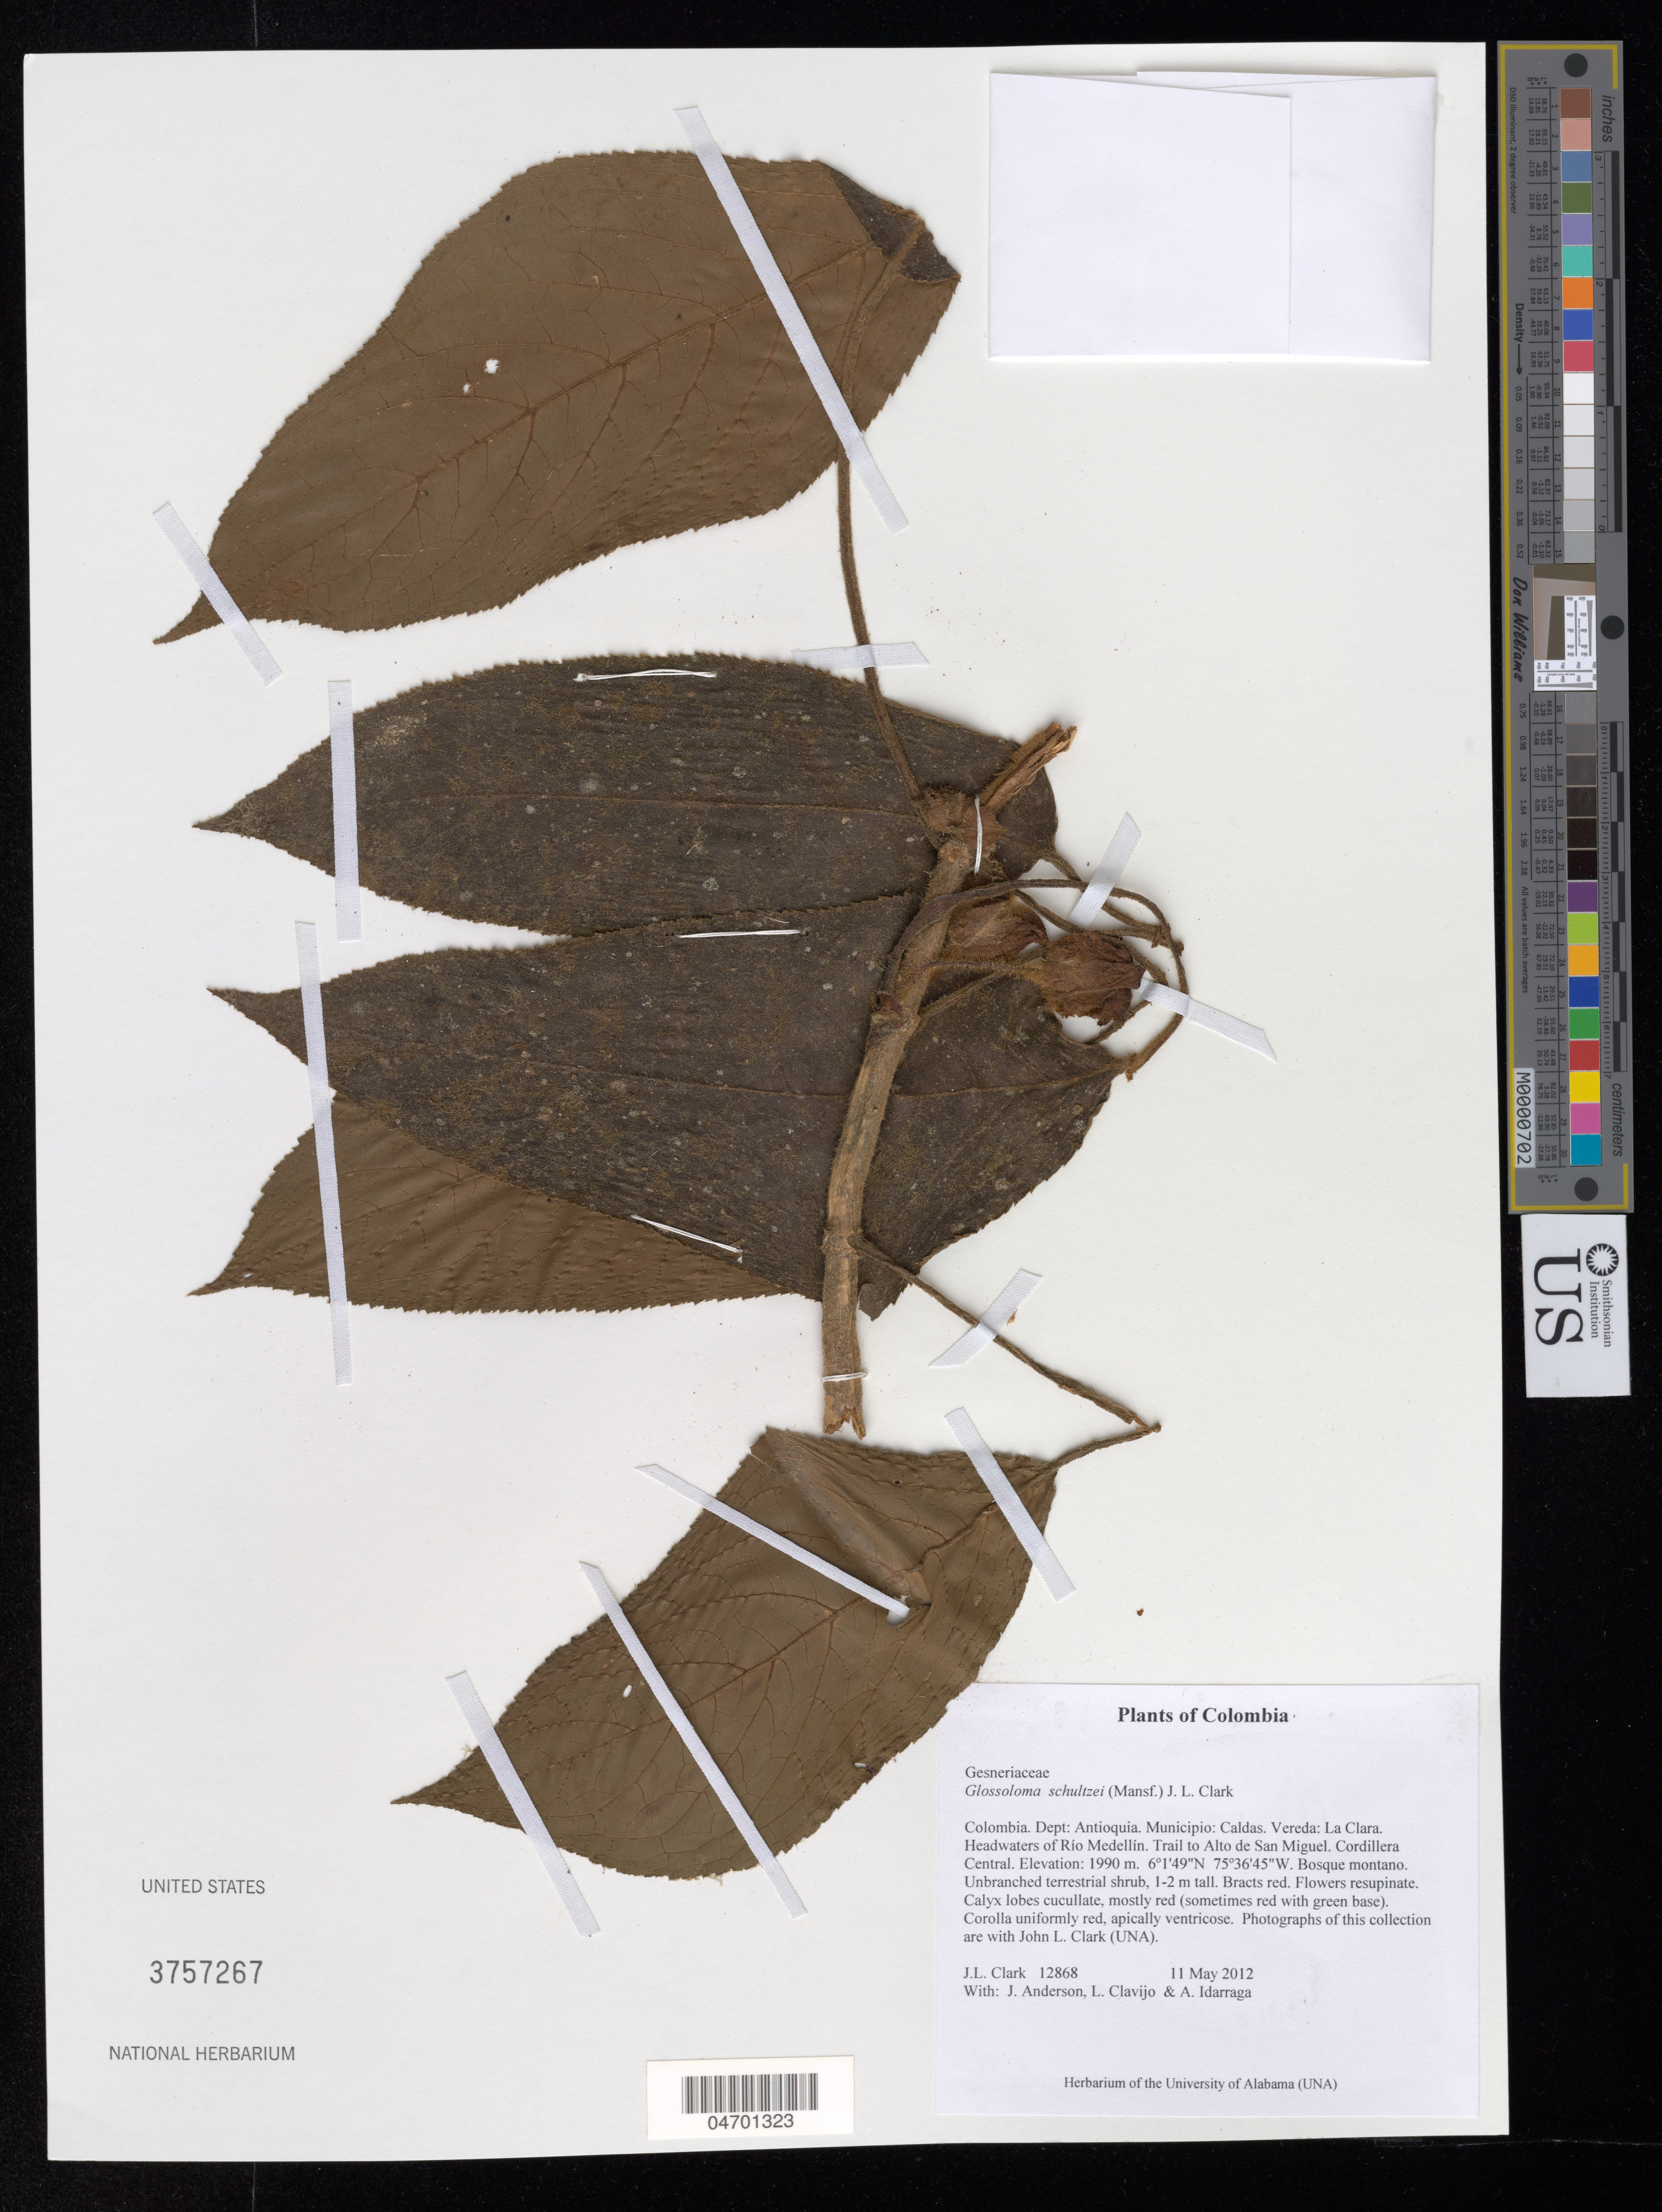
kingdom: Plantae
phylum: Tracheophyta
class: Magnoliopsida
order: Lamiales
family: Gesneriaceae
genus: Glossoloma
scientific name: Glossoloma schultzei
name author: (Mansf.) J.L. Clark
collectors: J. L. Clark, J. Anderson, L. Clavijo & A. Idarraga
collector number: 12868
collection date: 2012-05-11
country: Colombia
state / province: Antioquia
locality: Dept: Antioquia. Municipio: Caldas. Vereda: La Clara. Headwaters of Río Medellín. Trail to Alto de San Miguel. Cordillera Central.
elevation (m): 1900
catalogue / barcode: US 3757267